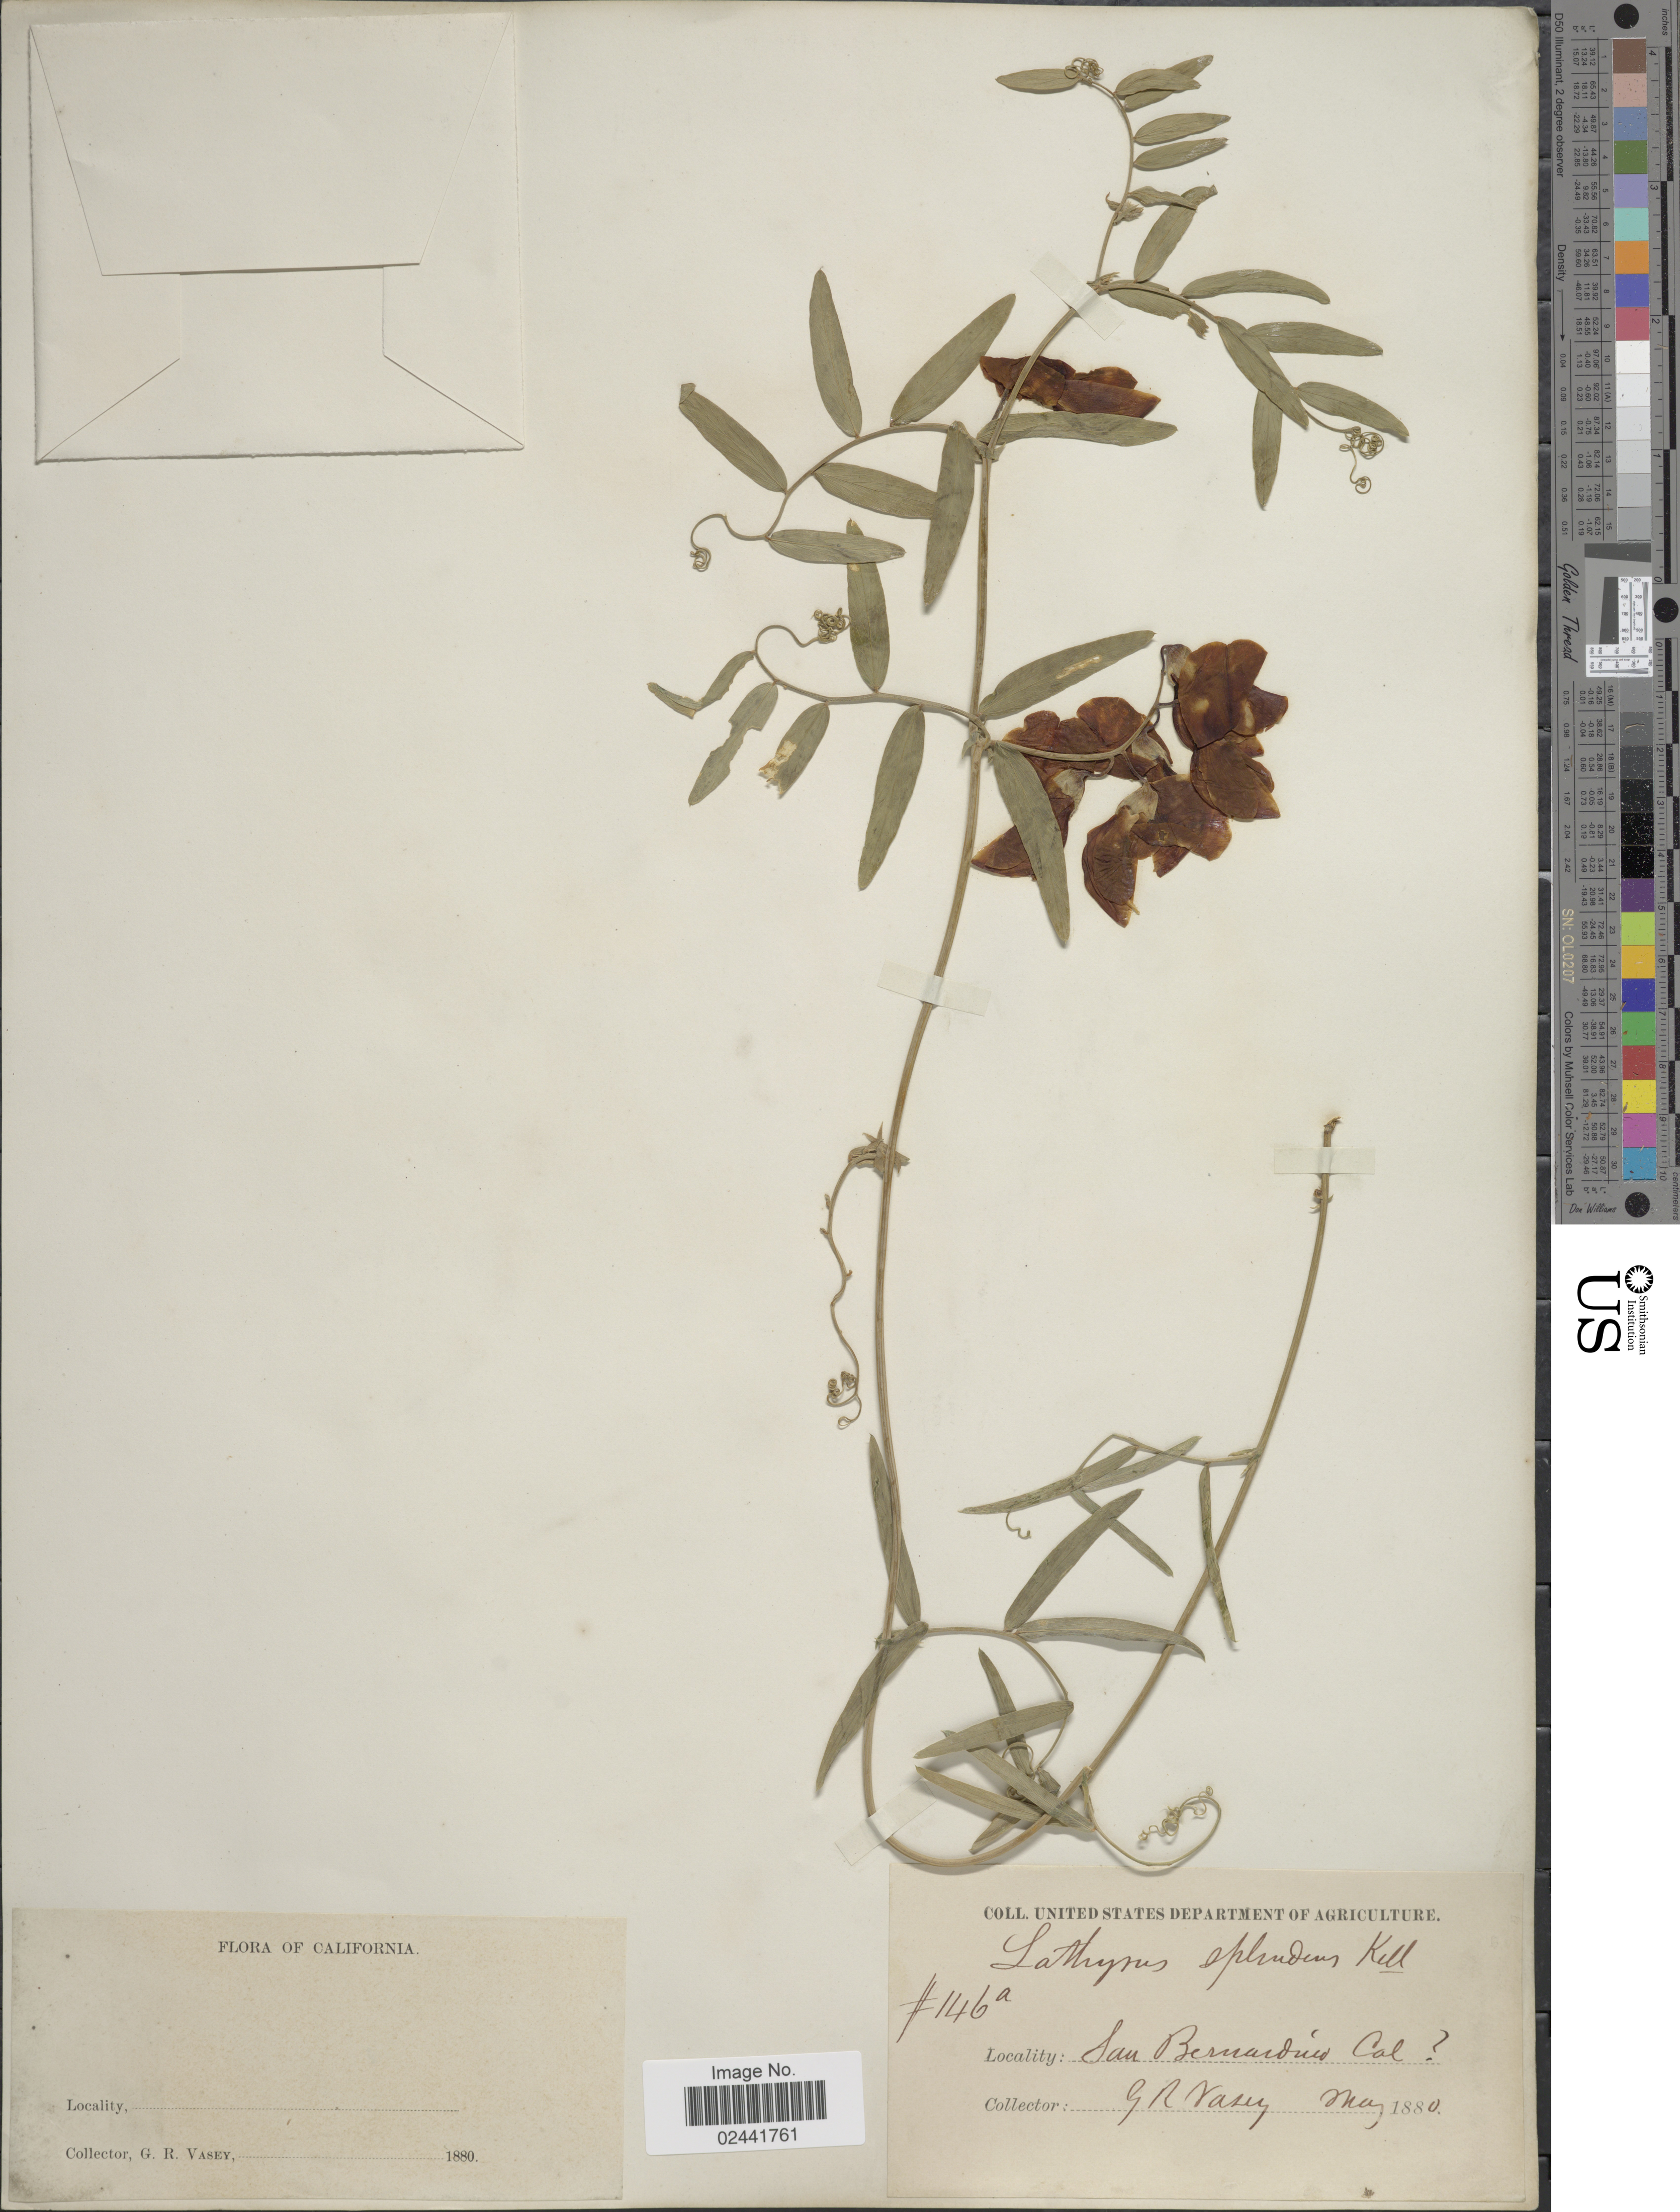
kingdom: Plantae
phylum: Tracheophyta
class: Magnoliopsida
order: Fabales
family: Fabaceae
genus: Lathyrus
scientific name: Lathyrus splendens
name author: Kellogg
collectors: G. R. Vasey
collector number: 146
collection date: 1880-05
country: United States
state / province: California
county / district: San Bernardino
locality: San Bernardino